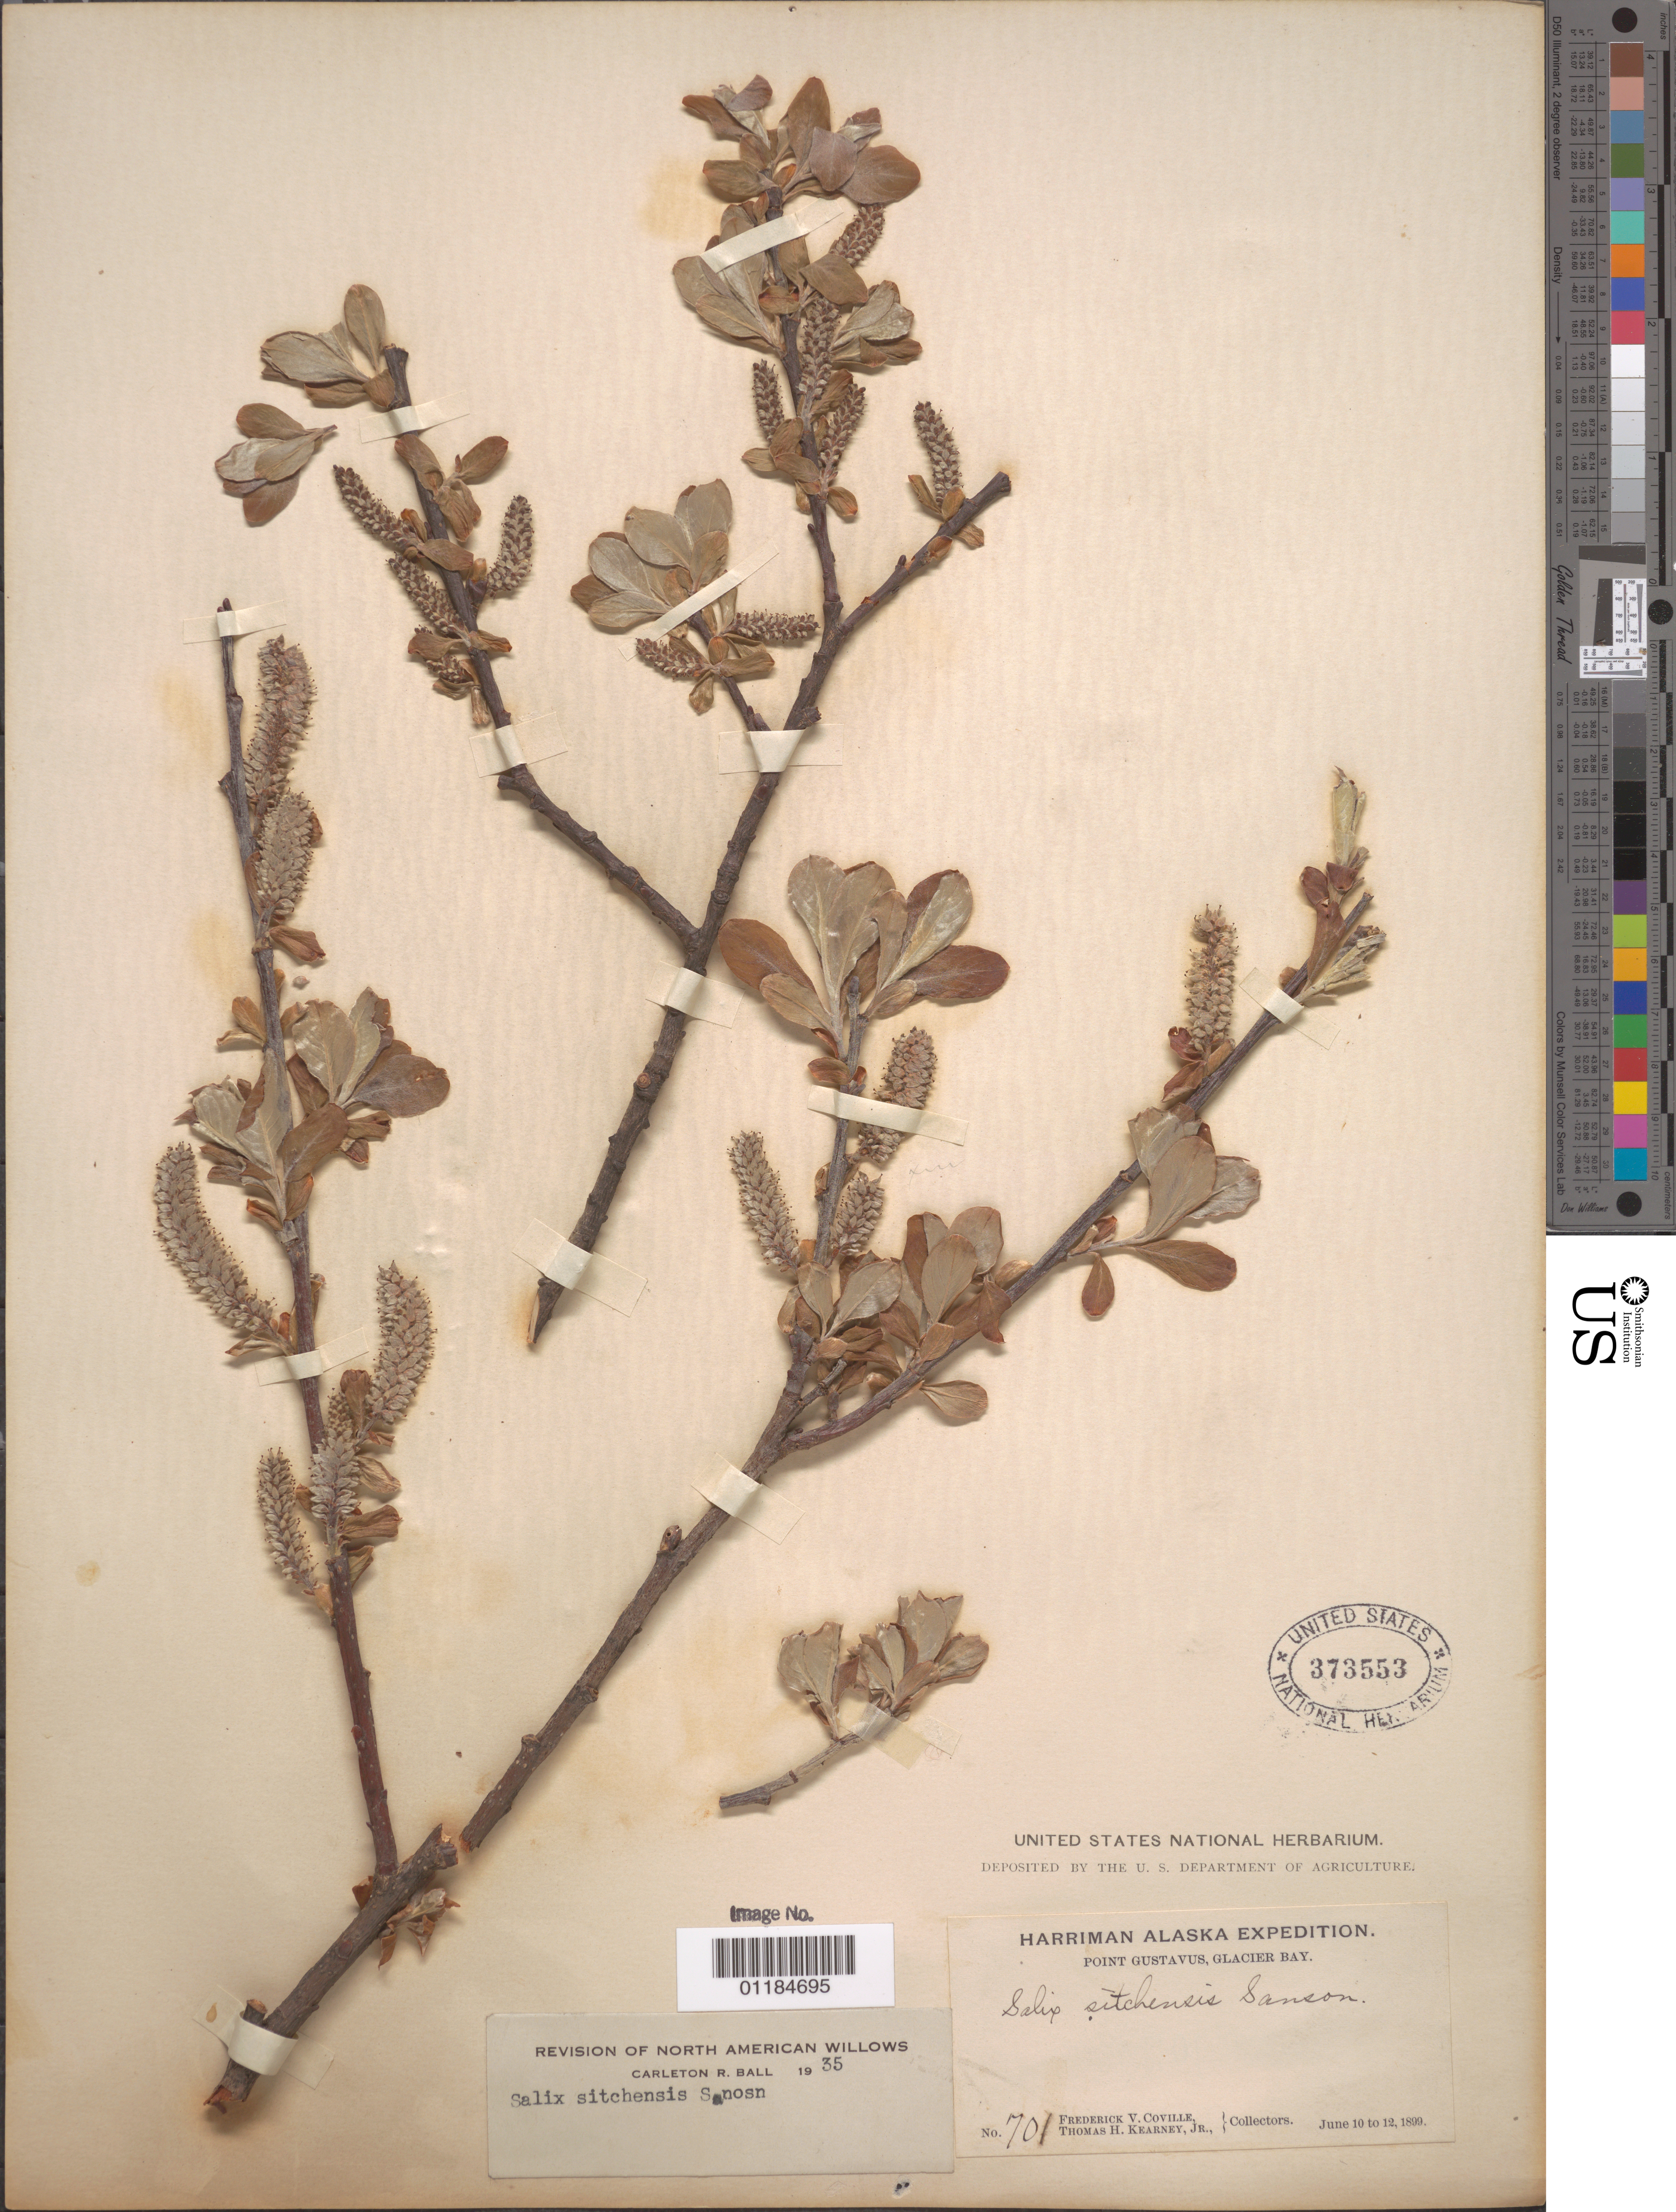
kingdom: Plantae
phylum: Tracheophyta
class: Magnoliopsida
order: Malpighiales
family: Salicaceae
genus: Salix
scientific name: Salix sitchensis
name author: Sanson ex Bong.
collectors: F. V. Coville & C. Kearney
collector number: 701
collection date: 1899-06-10/1899-06-12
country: United States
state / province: Alaska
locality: Point Gustavus, Glacier Bay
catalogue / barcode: US 373553